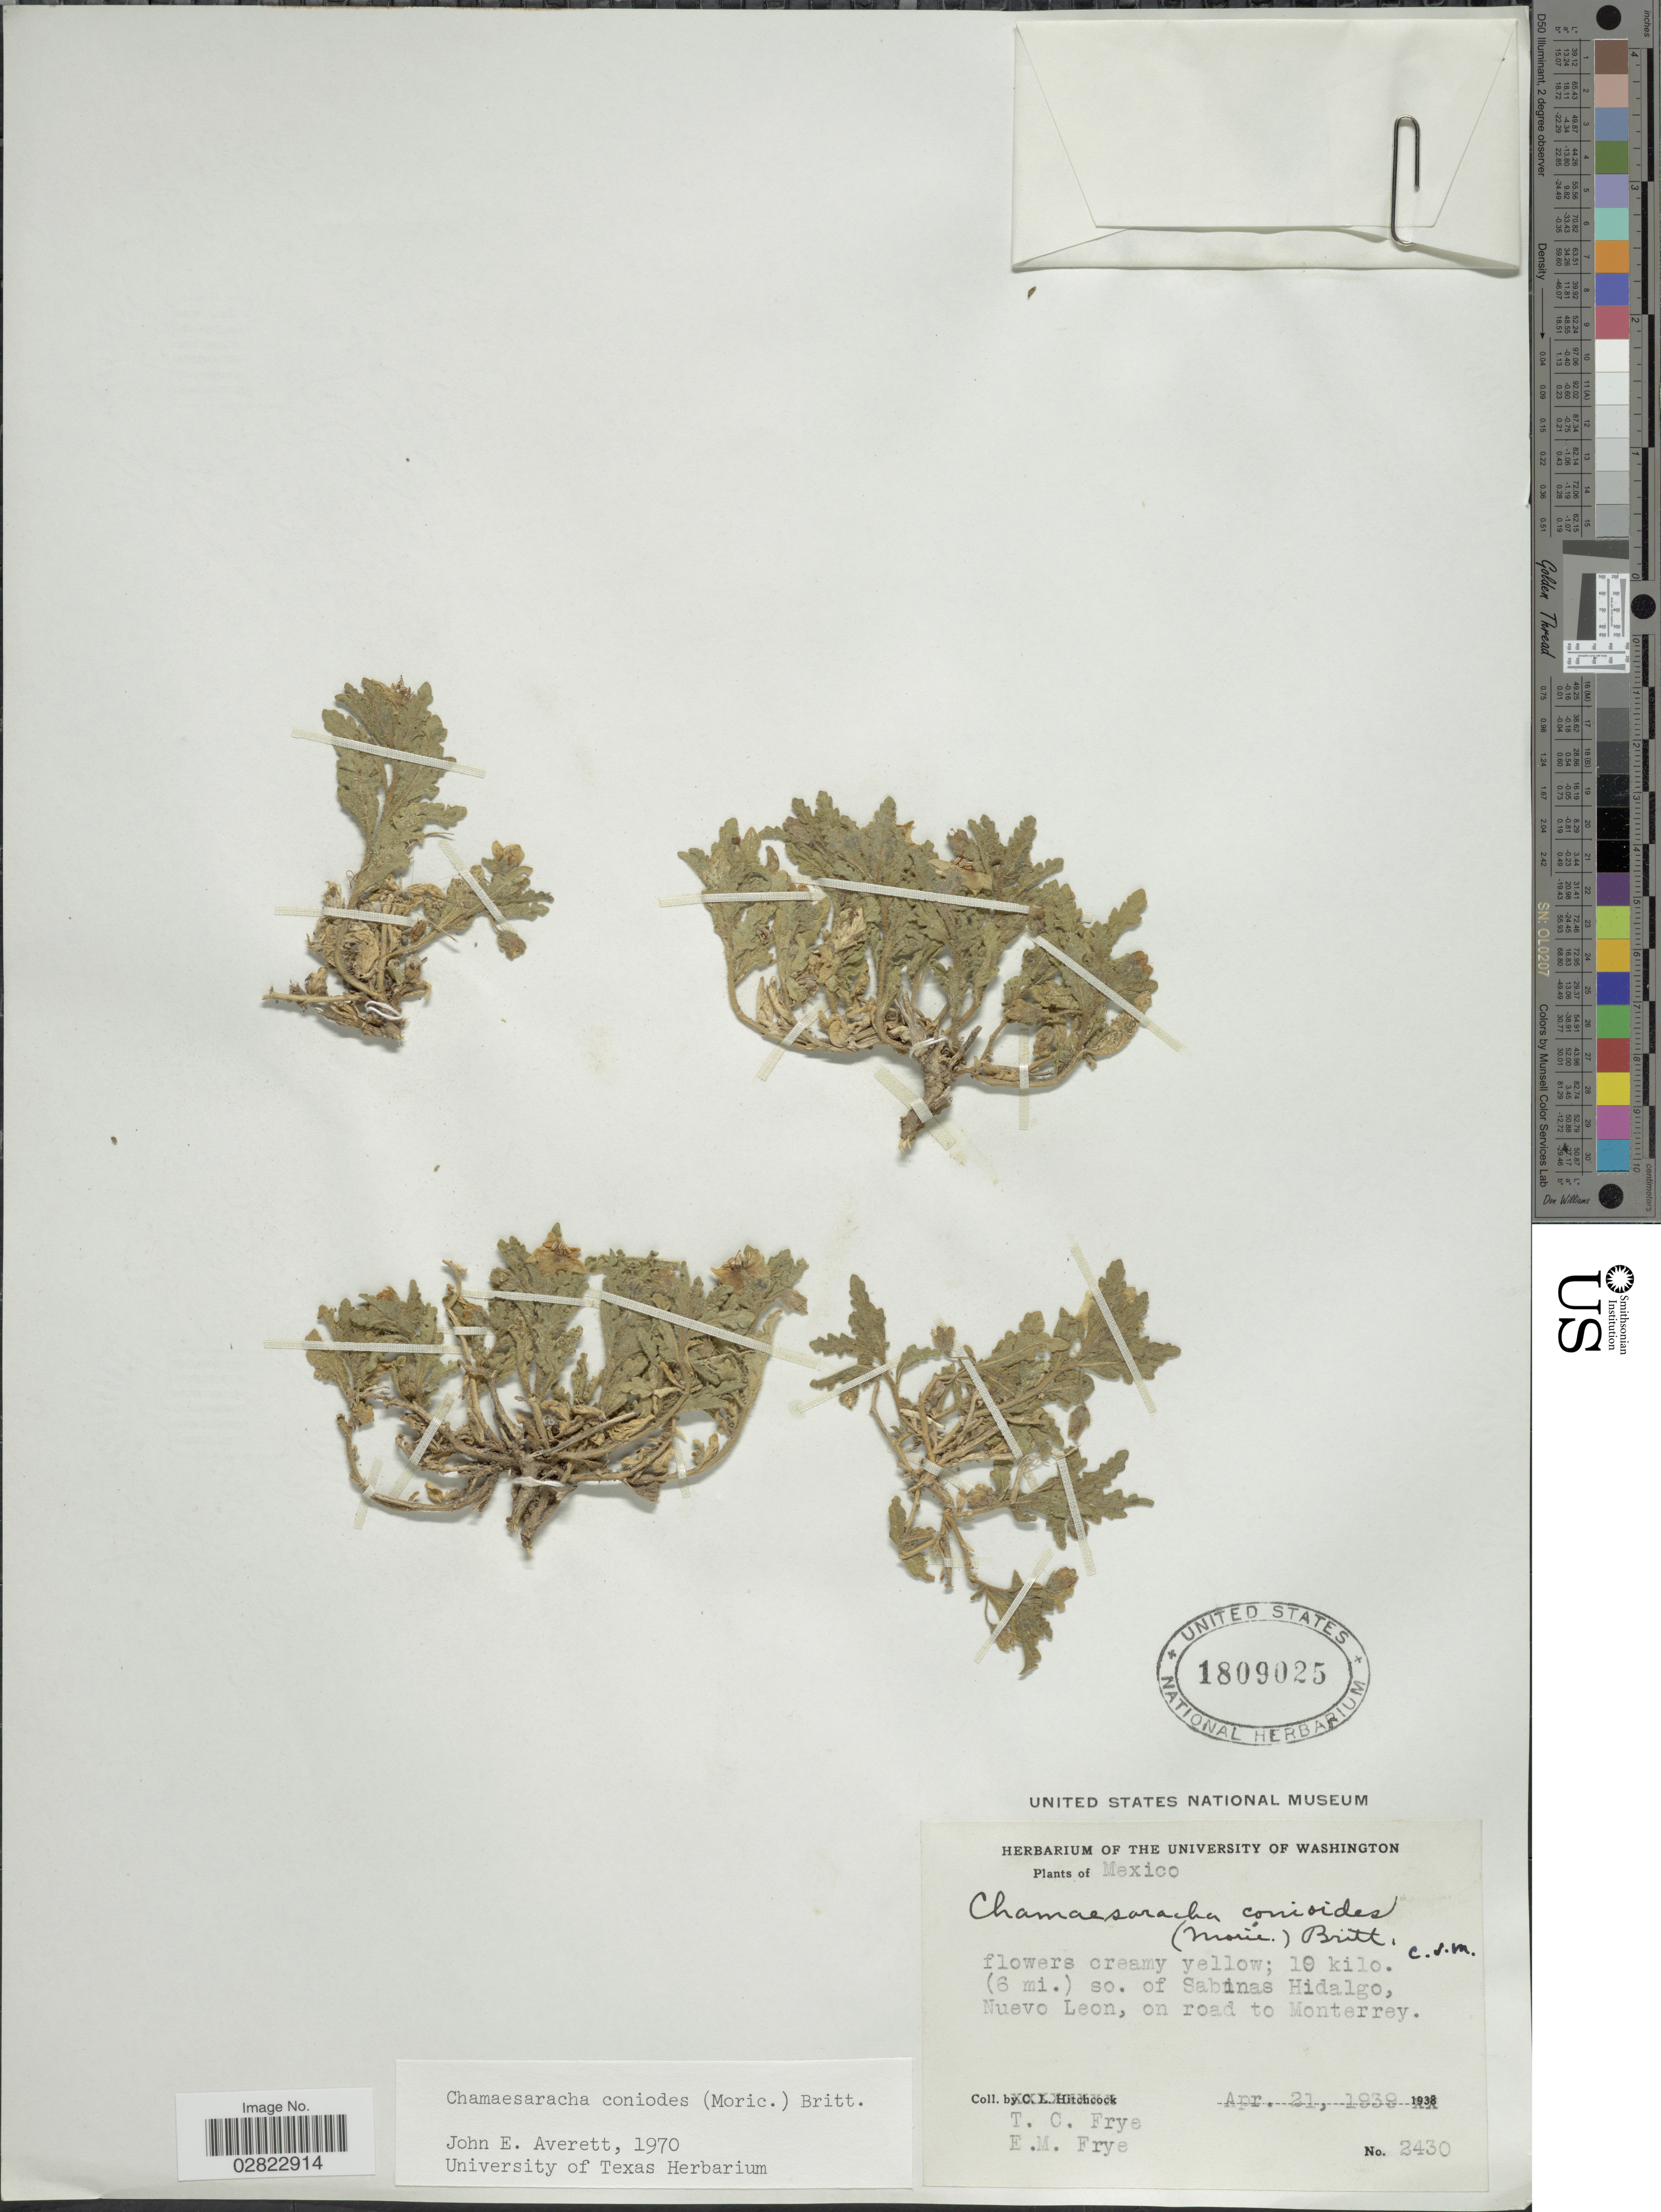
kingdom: Plantae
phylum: Tracheophyta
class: Magnoliopsida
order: Solanales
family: Solanaceae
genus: Chamaesaracha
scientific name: Chamaesaracha coniodes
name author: (Moric. ex Dunal) Britton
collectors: T. C. Frye & E. Frye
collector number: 2430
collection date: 1939-04-21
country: Mexico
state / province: Nuevo León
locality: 10 kilo. (6mi.) so. of Sabinas Hidalgo, Nuevo Leon, on road to Monterrey.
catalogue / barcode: US 1809025